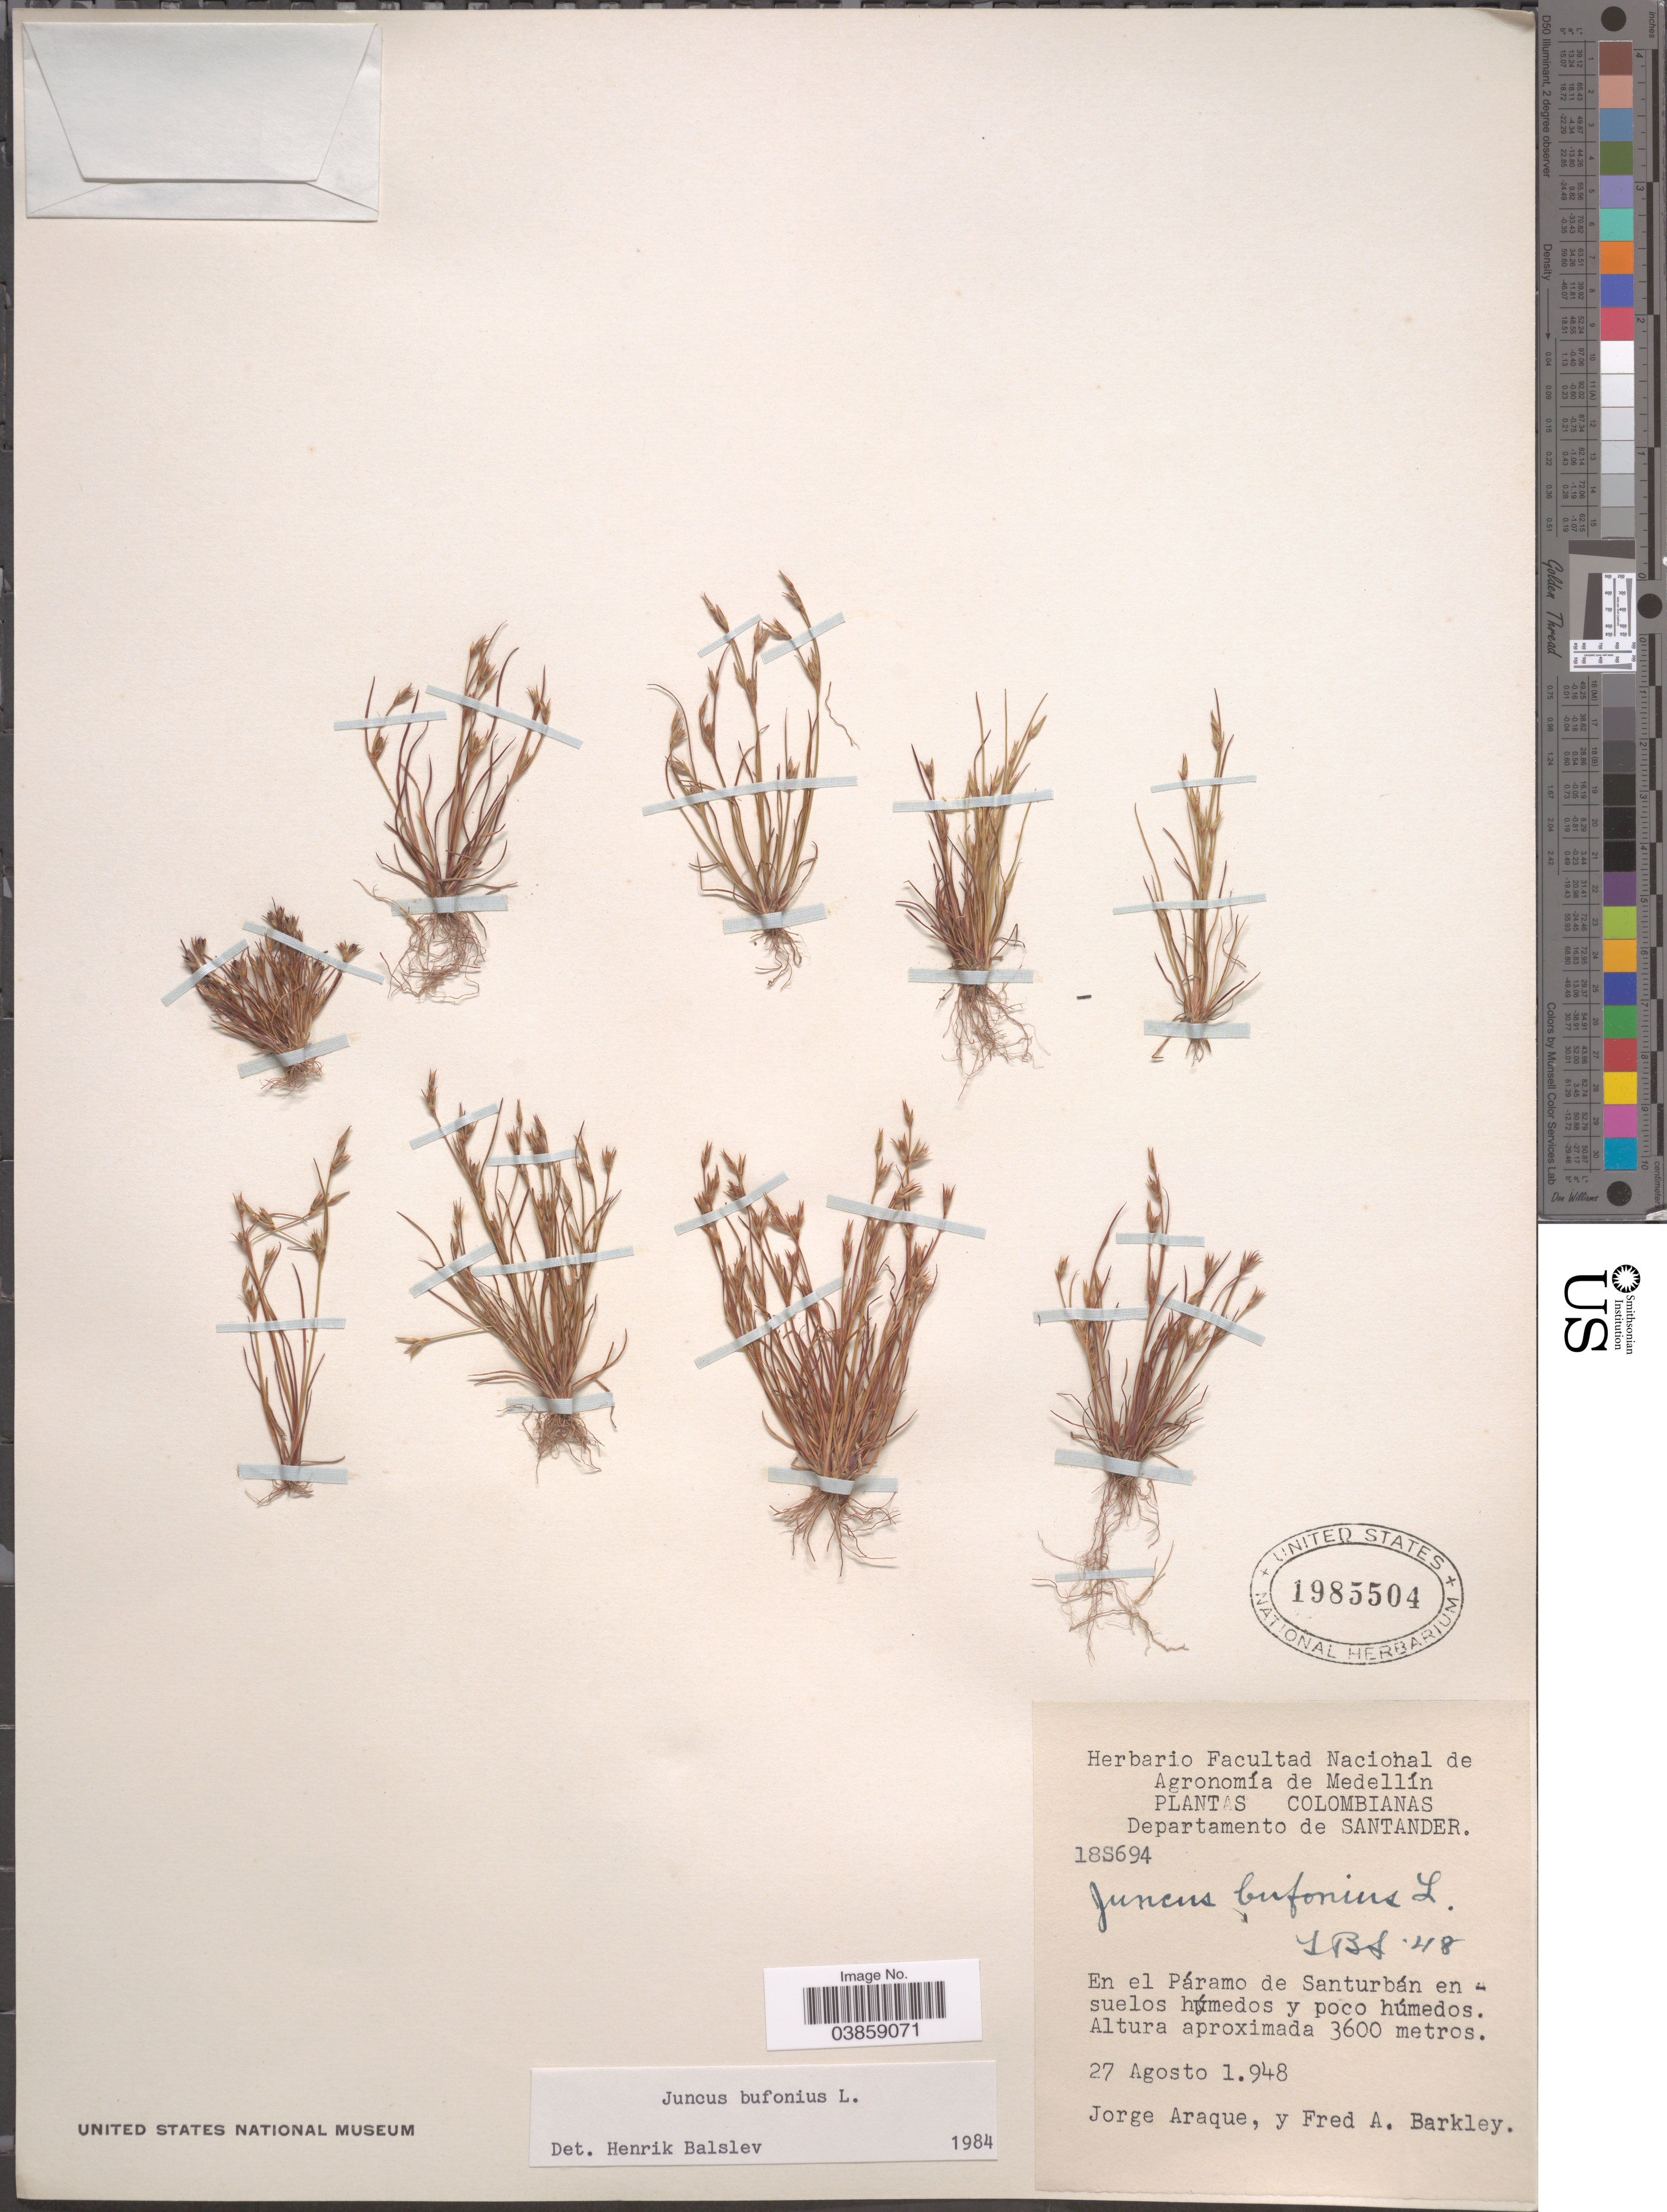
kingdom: Plantae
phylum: Tracheophyta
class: Liliopsida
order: Poales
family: Juncaceae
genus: Juncus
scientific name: Juncus bufonius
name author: L.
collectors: J. Araque & F. A. Barkley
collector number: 18S694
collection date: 1948-08-27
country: Colombia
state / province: Santander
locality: Departamento de Santander. En el Páramo de Santurbán.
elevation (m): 3600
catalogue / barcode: US 1985504